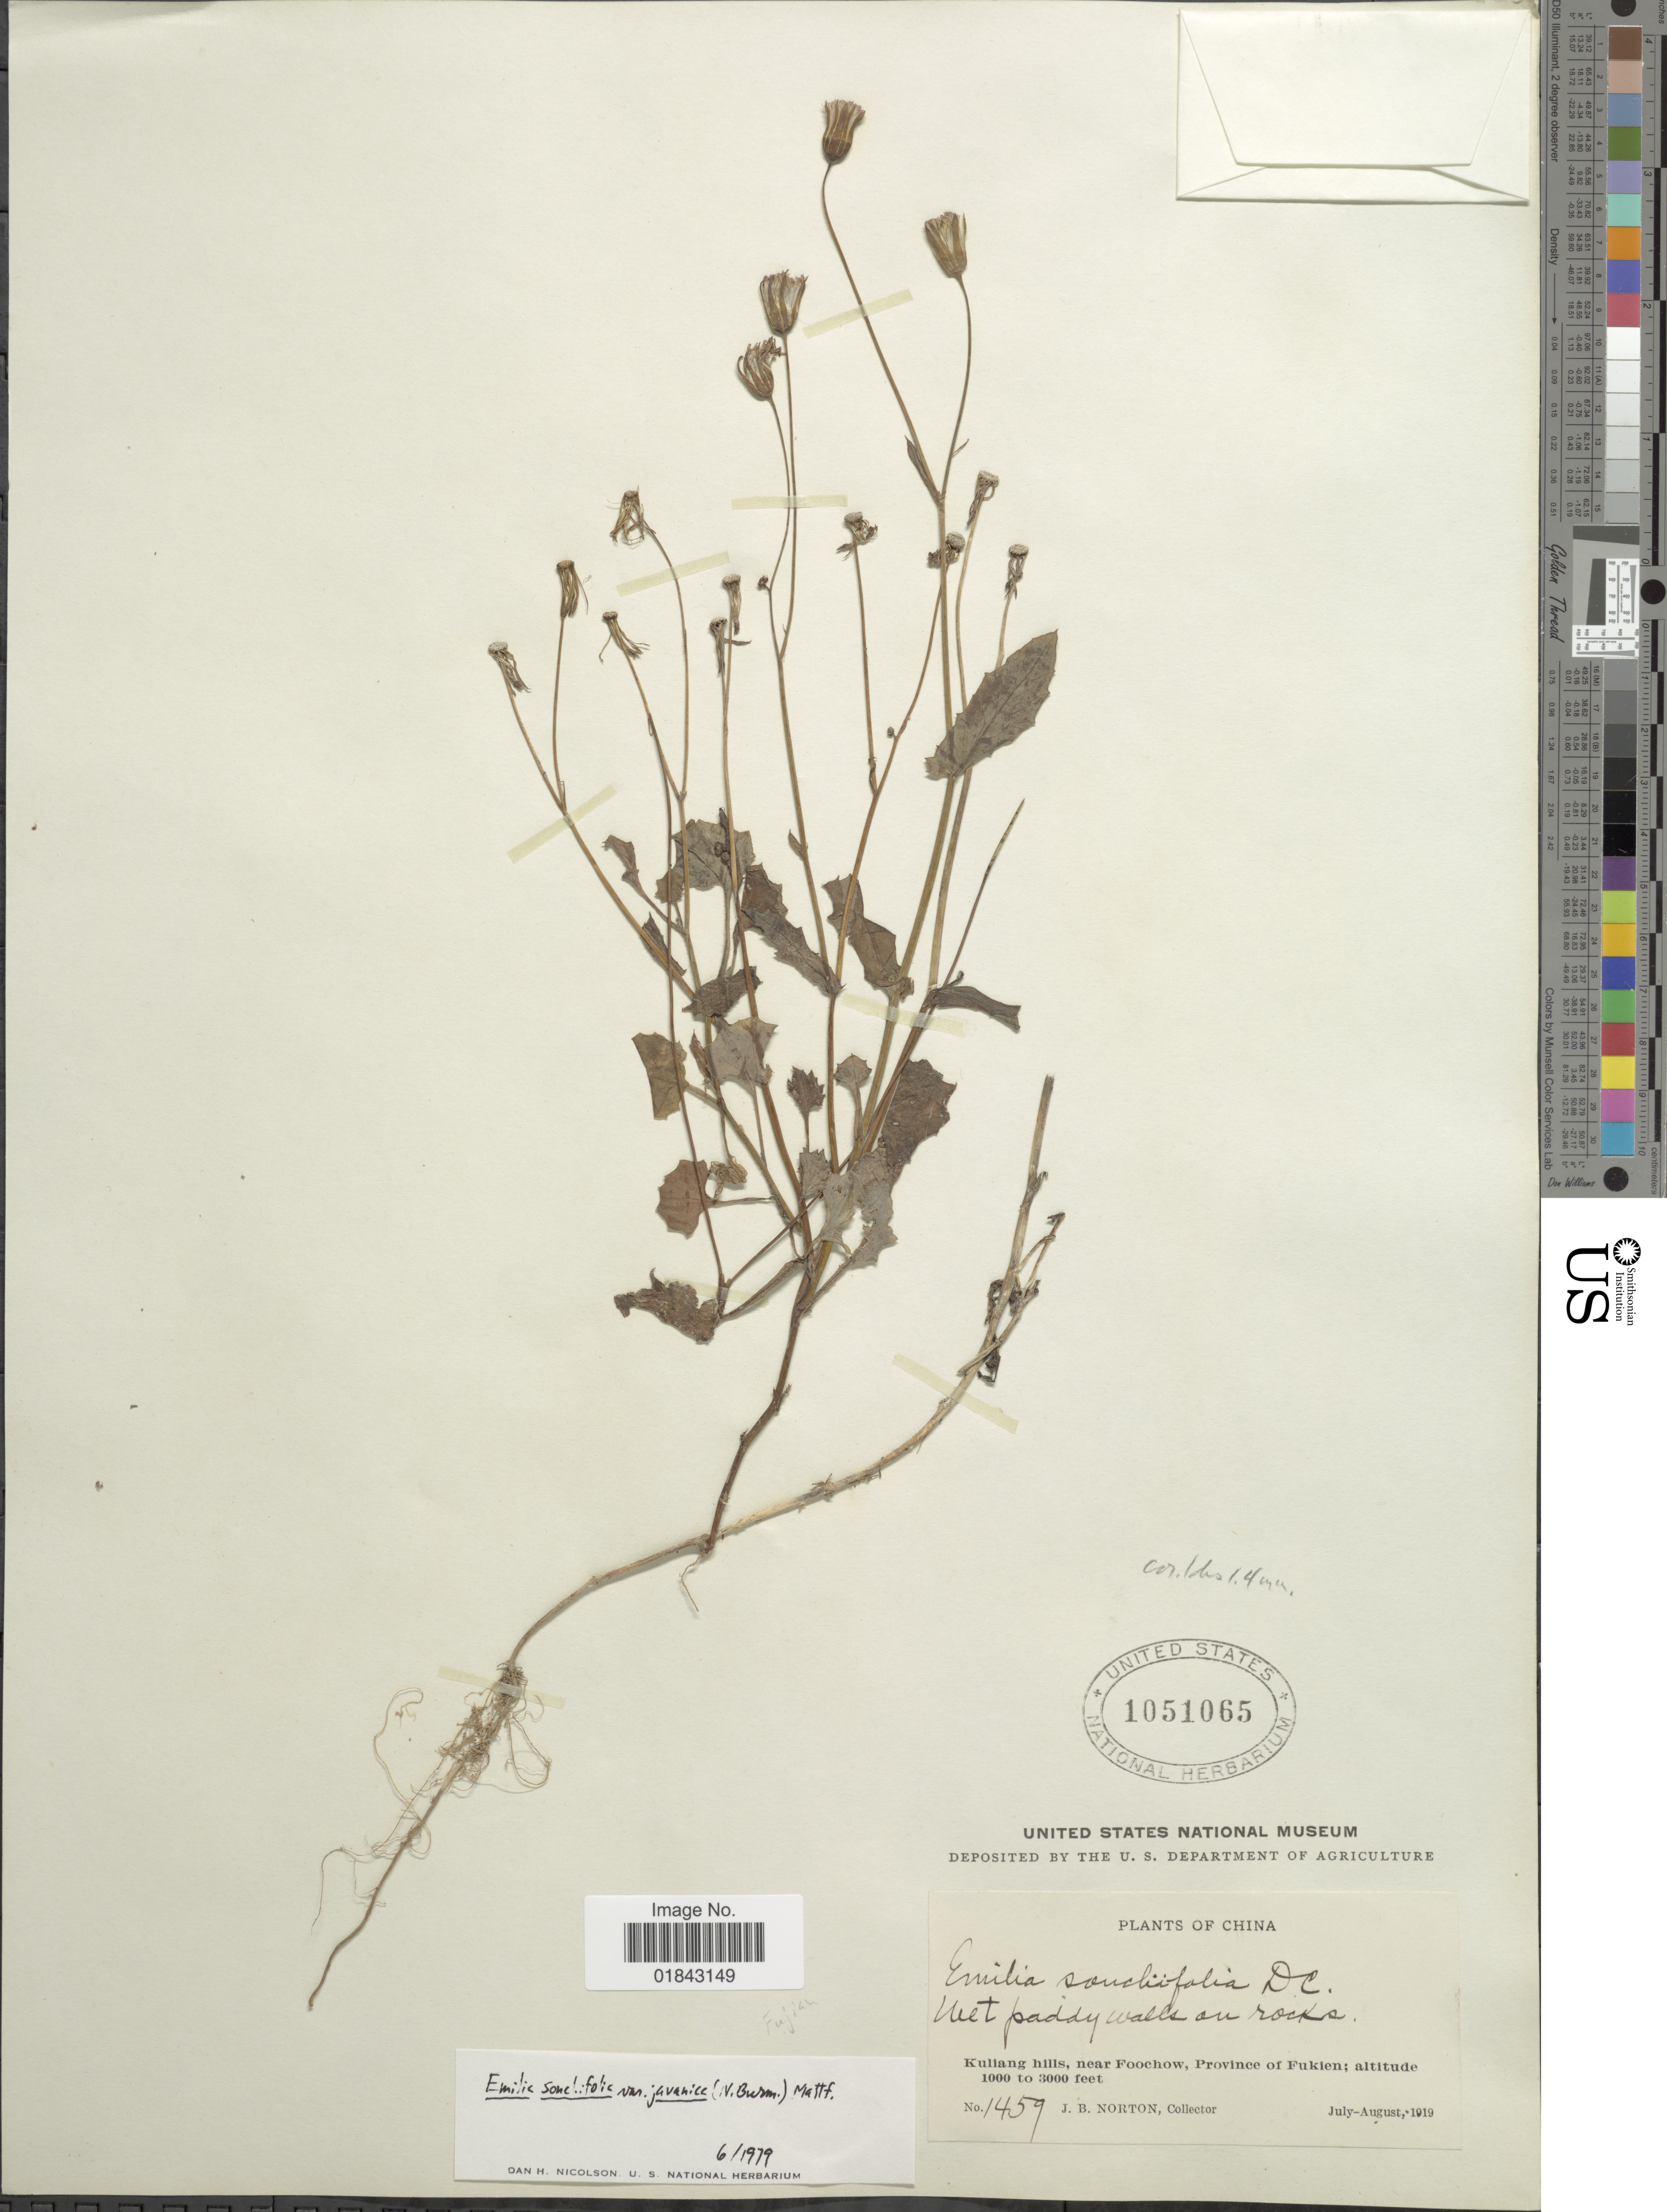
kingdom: Plantae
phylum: Tracheophyta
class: Magnoliopsida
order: Asterales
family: Asteraceae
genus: Emilia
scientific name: Emilia sonchifolia var. javanica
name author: (Burm. f.) Mattf.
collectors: J. B. Norton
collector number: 1459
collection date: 1919-07/1919-08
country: China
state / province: Fujian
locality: Wet paddy walls on rocks, Kuliang hills, near Foochow, Province Fukien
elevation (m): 305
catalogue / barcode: US 1051065